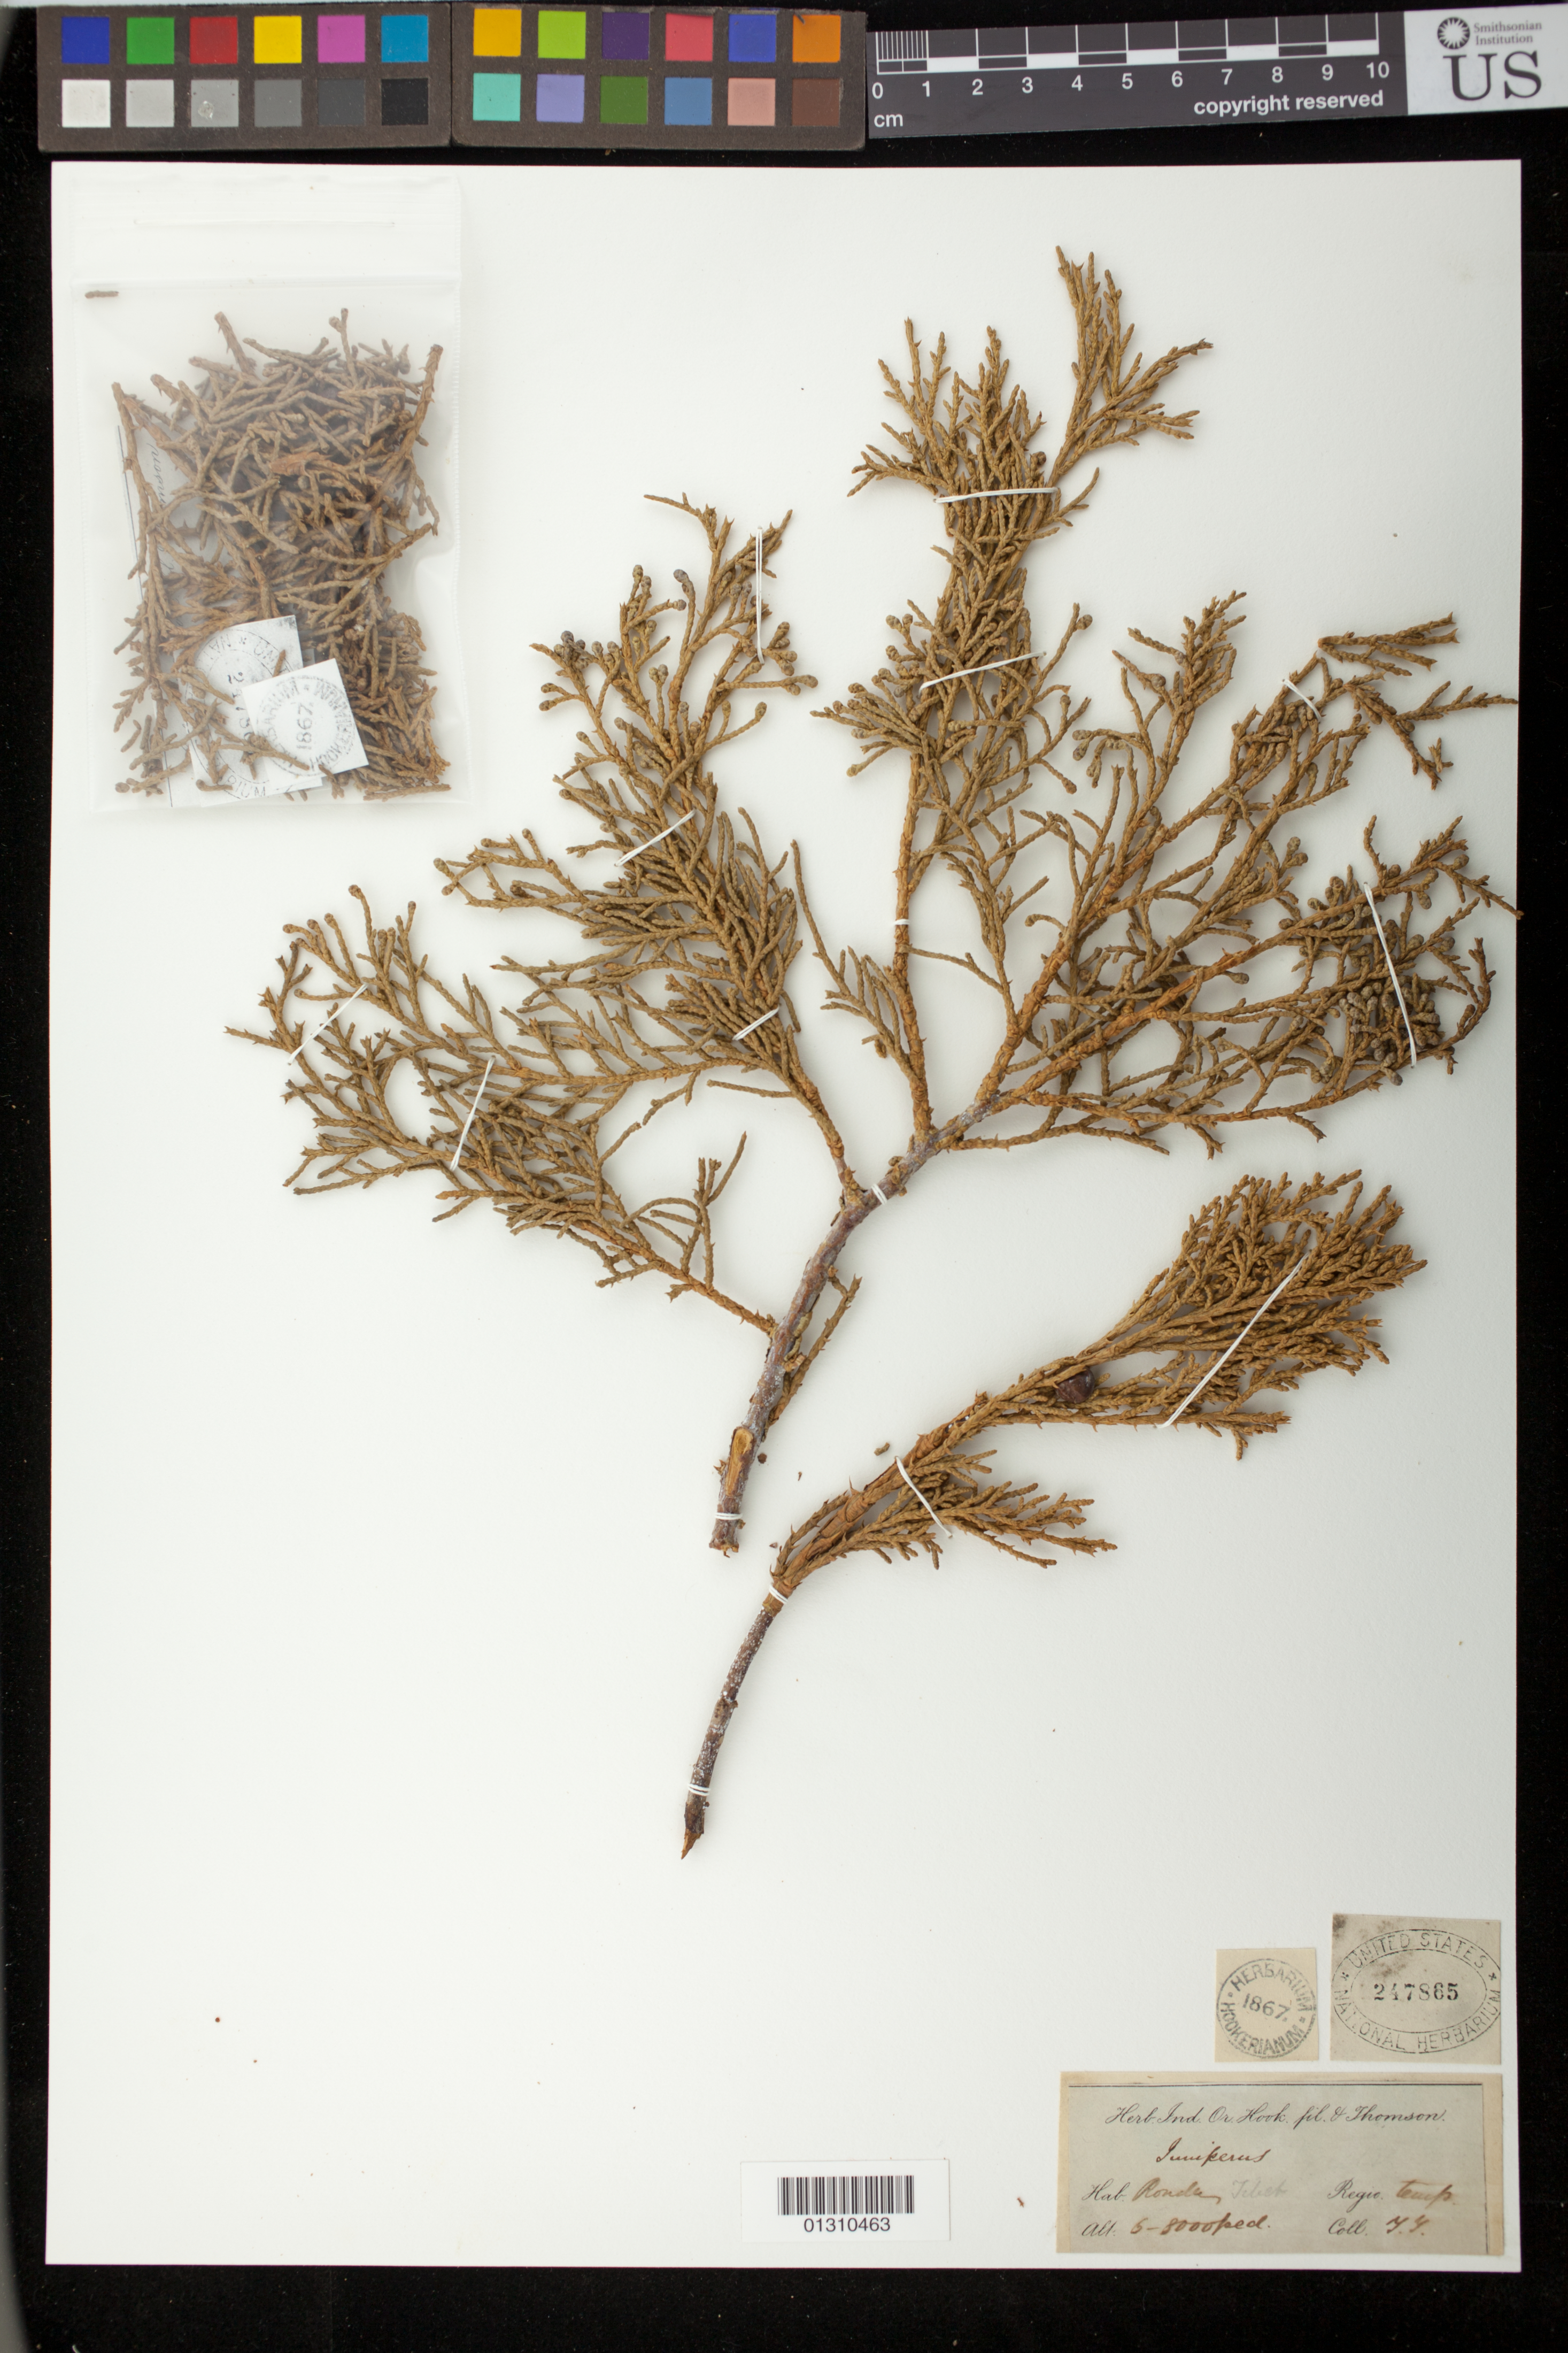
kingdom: Plantae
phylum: Tracheophyta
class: Pinopsida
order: Pinales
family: Cupressaceae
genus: Juniperus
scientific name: Juniperus excelsa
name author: M. Bieb.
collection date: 1867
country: China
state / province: Xinjiang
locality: Rondes*, Tibet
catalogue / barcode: US 247865